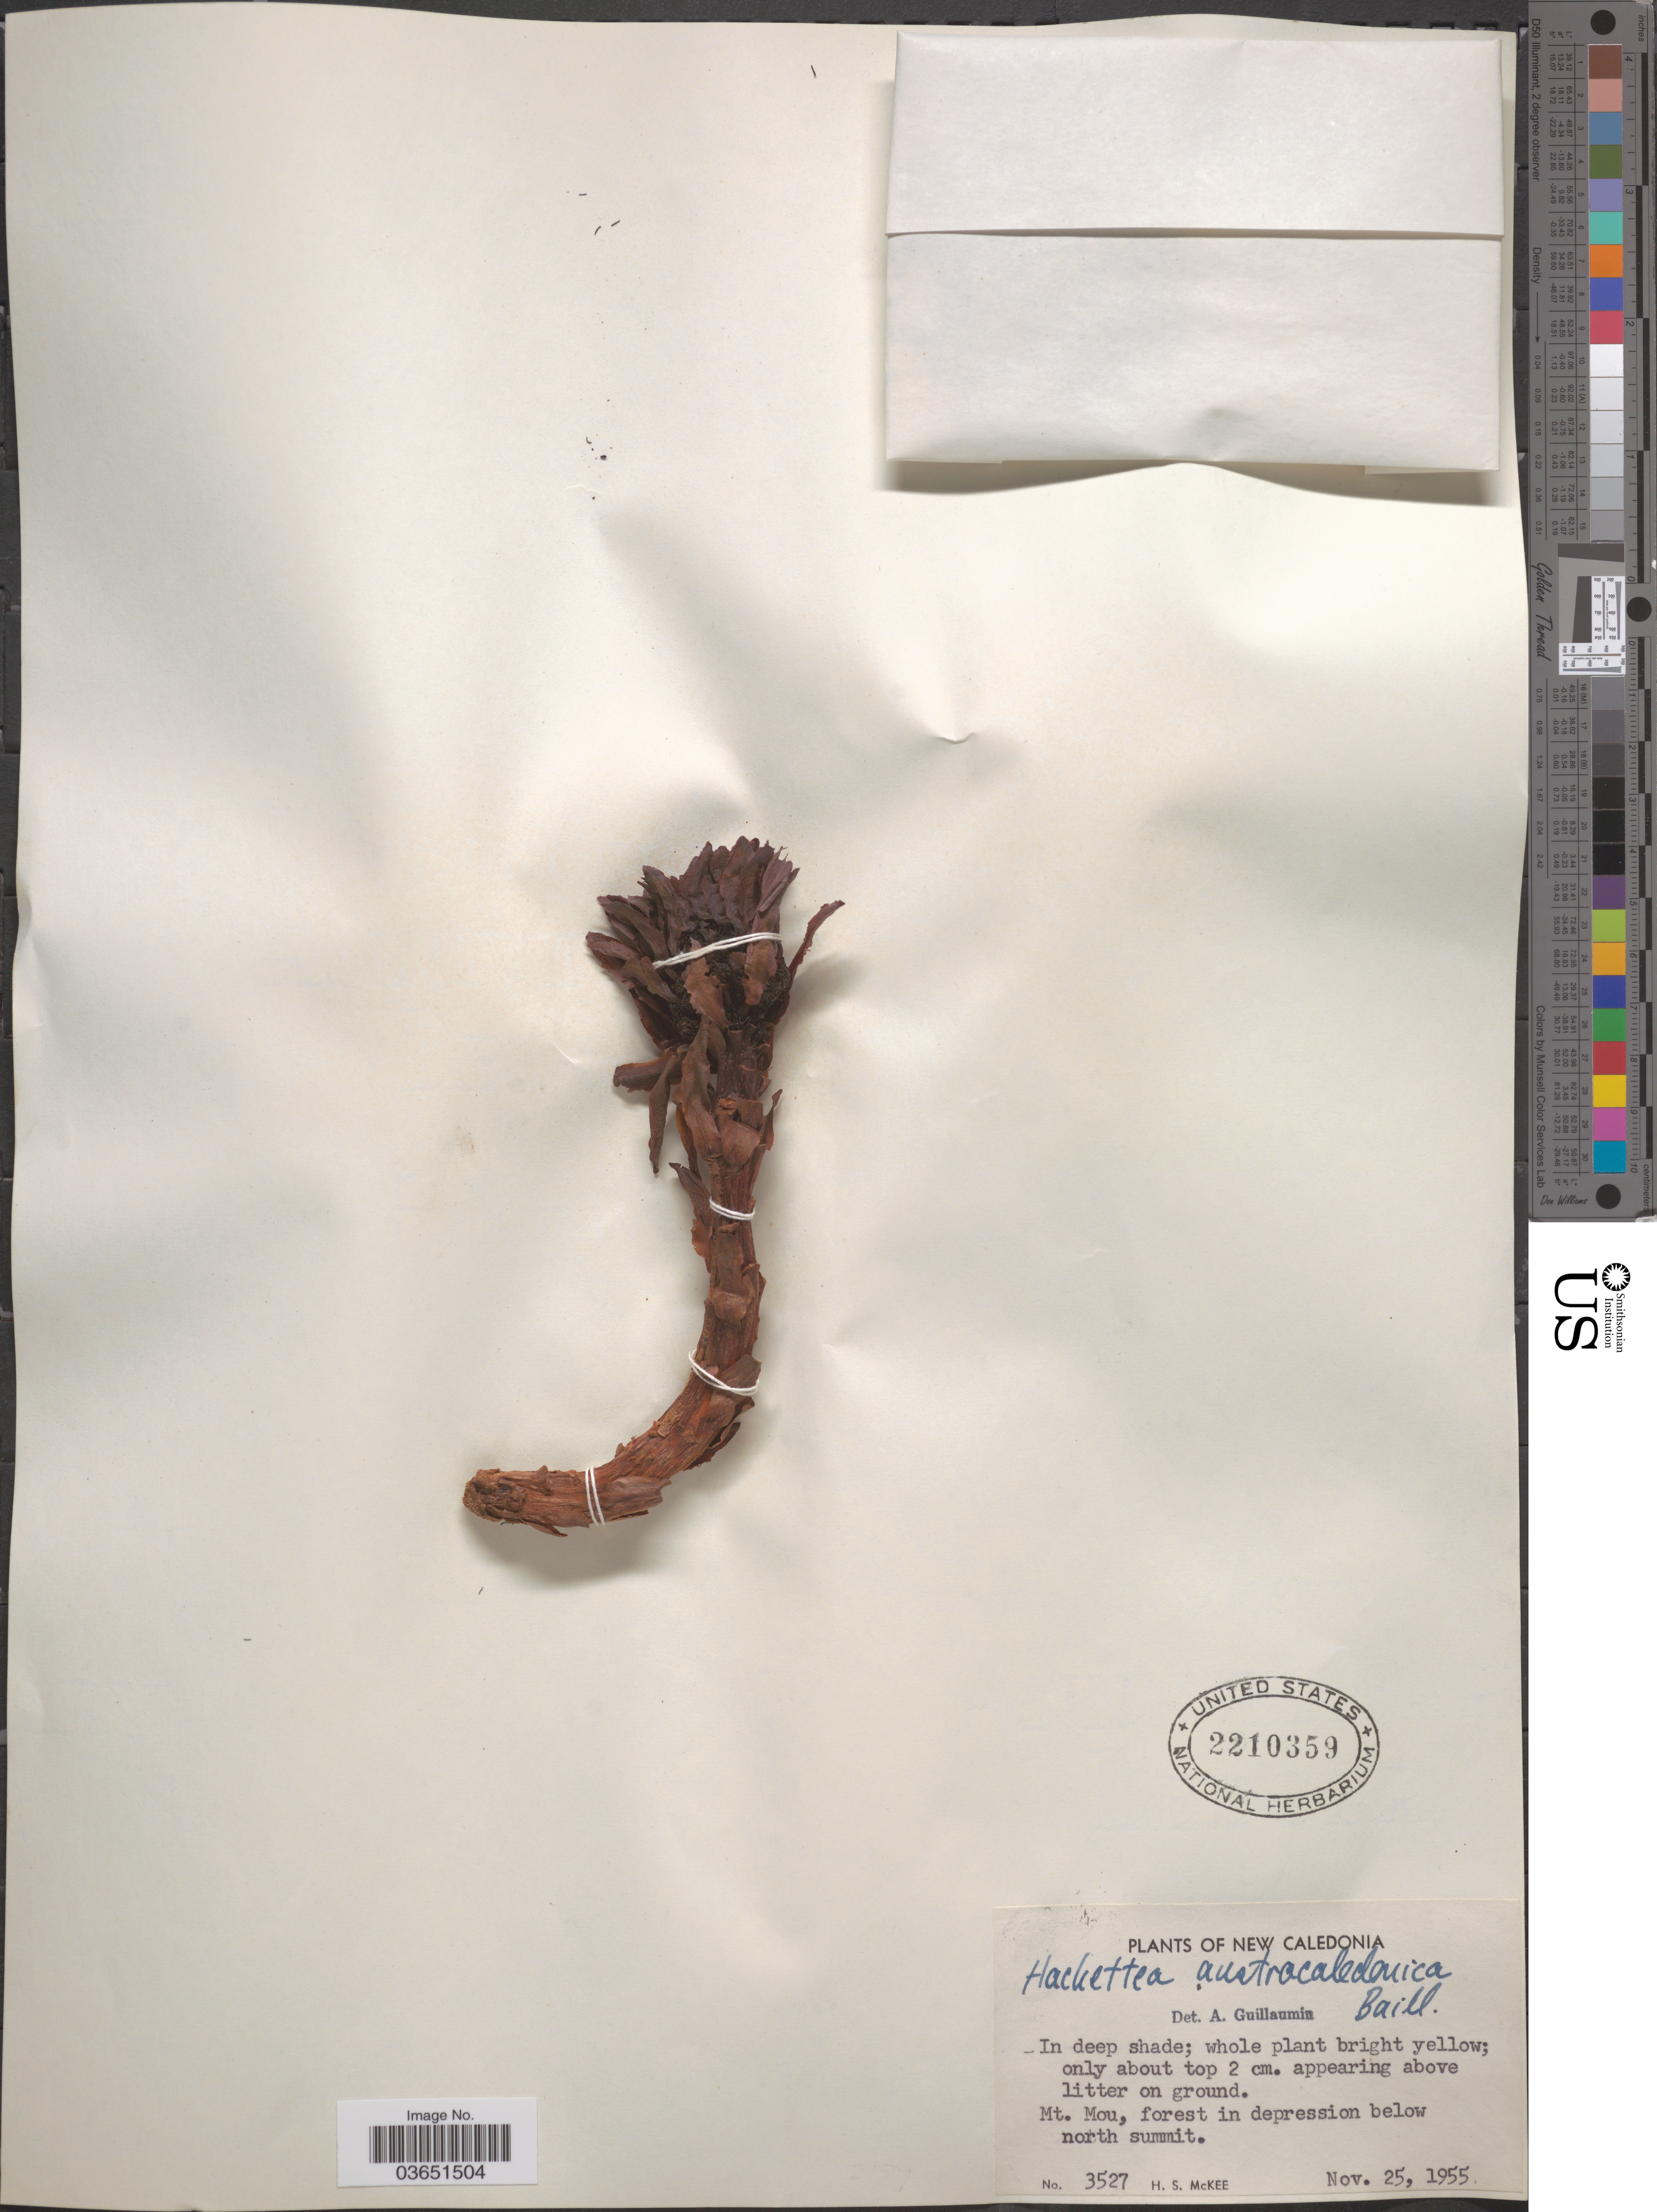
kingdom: Plantae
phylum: Tracheophyta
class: Magnoliopsida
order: Santalales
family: Mystropetalaceae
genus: Hachettea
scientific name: Hachettea austrocaledonica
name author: Baill.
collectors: H. S. McKee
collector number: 3527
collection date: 1955-11-25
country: New Caledonia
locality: Mt. Mou, forest in depression below north summit.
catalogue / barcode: US 2210359